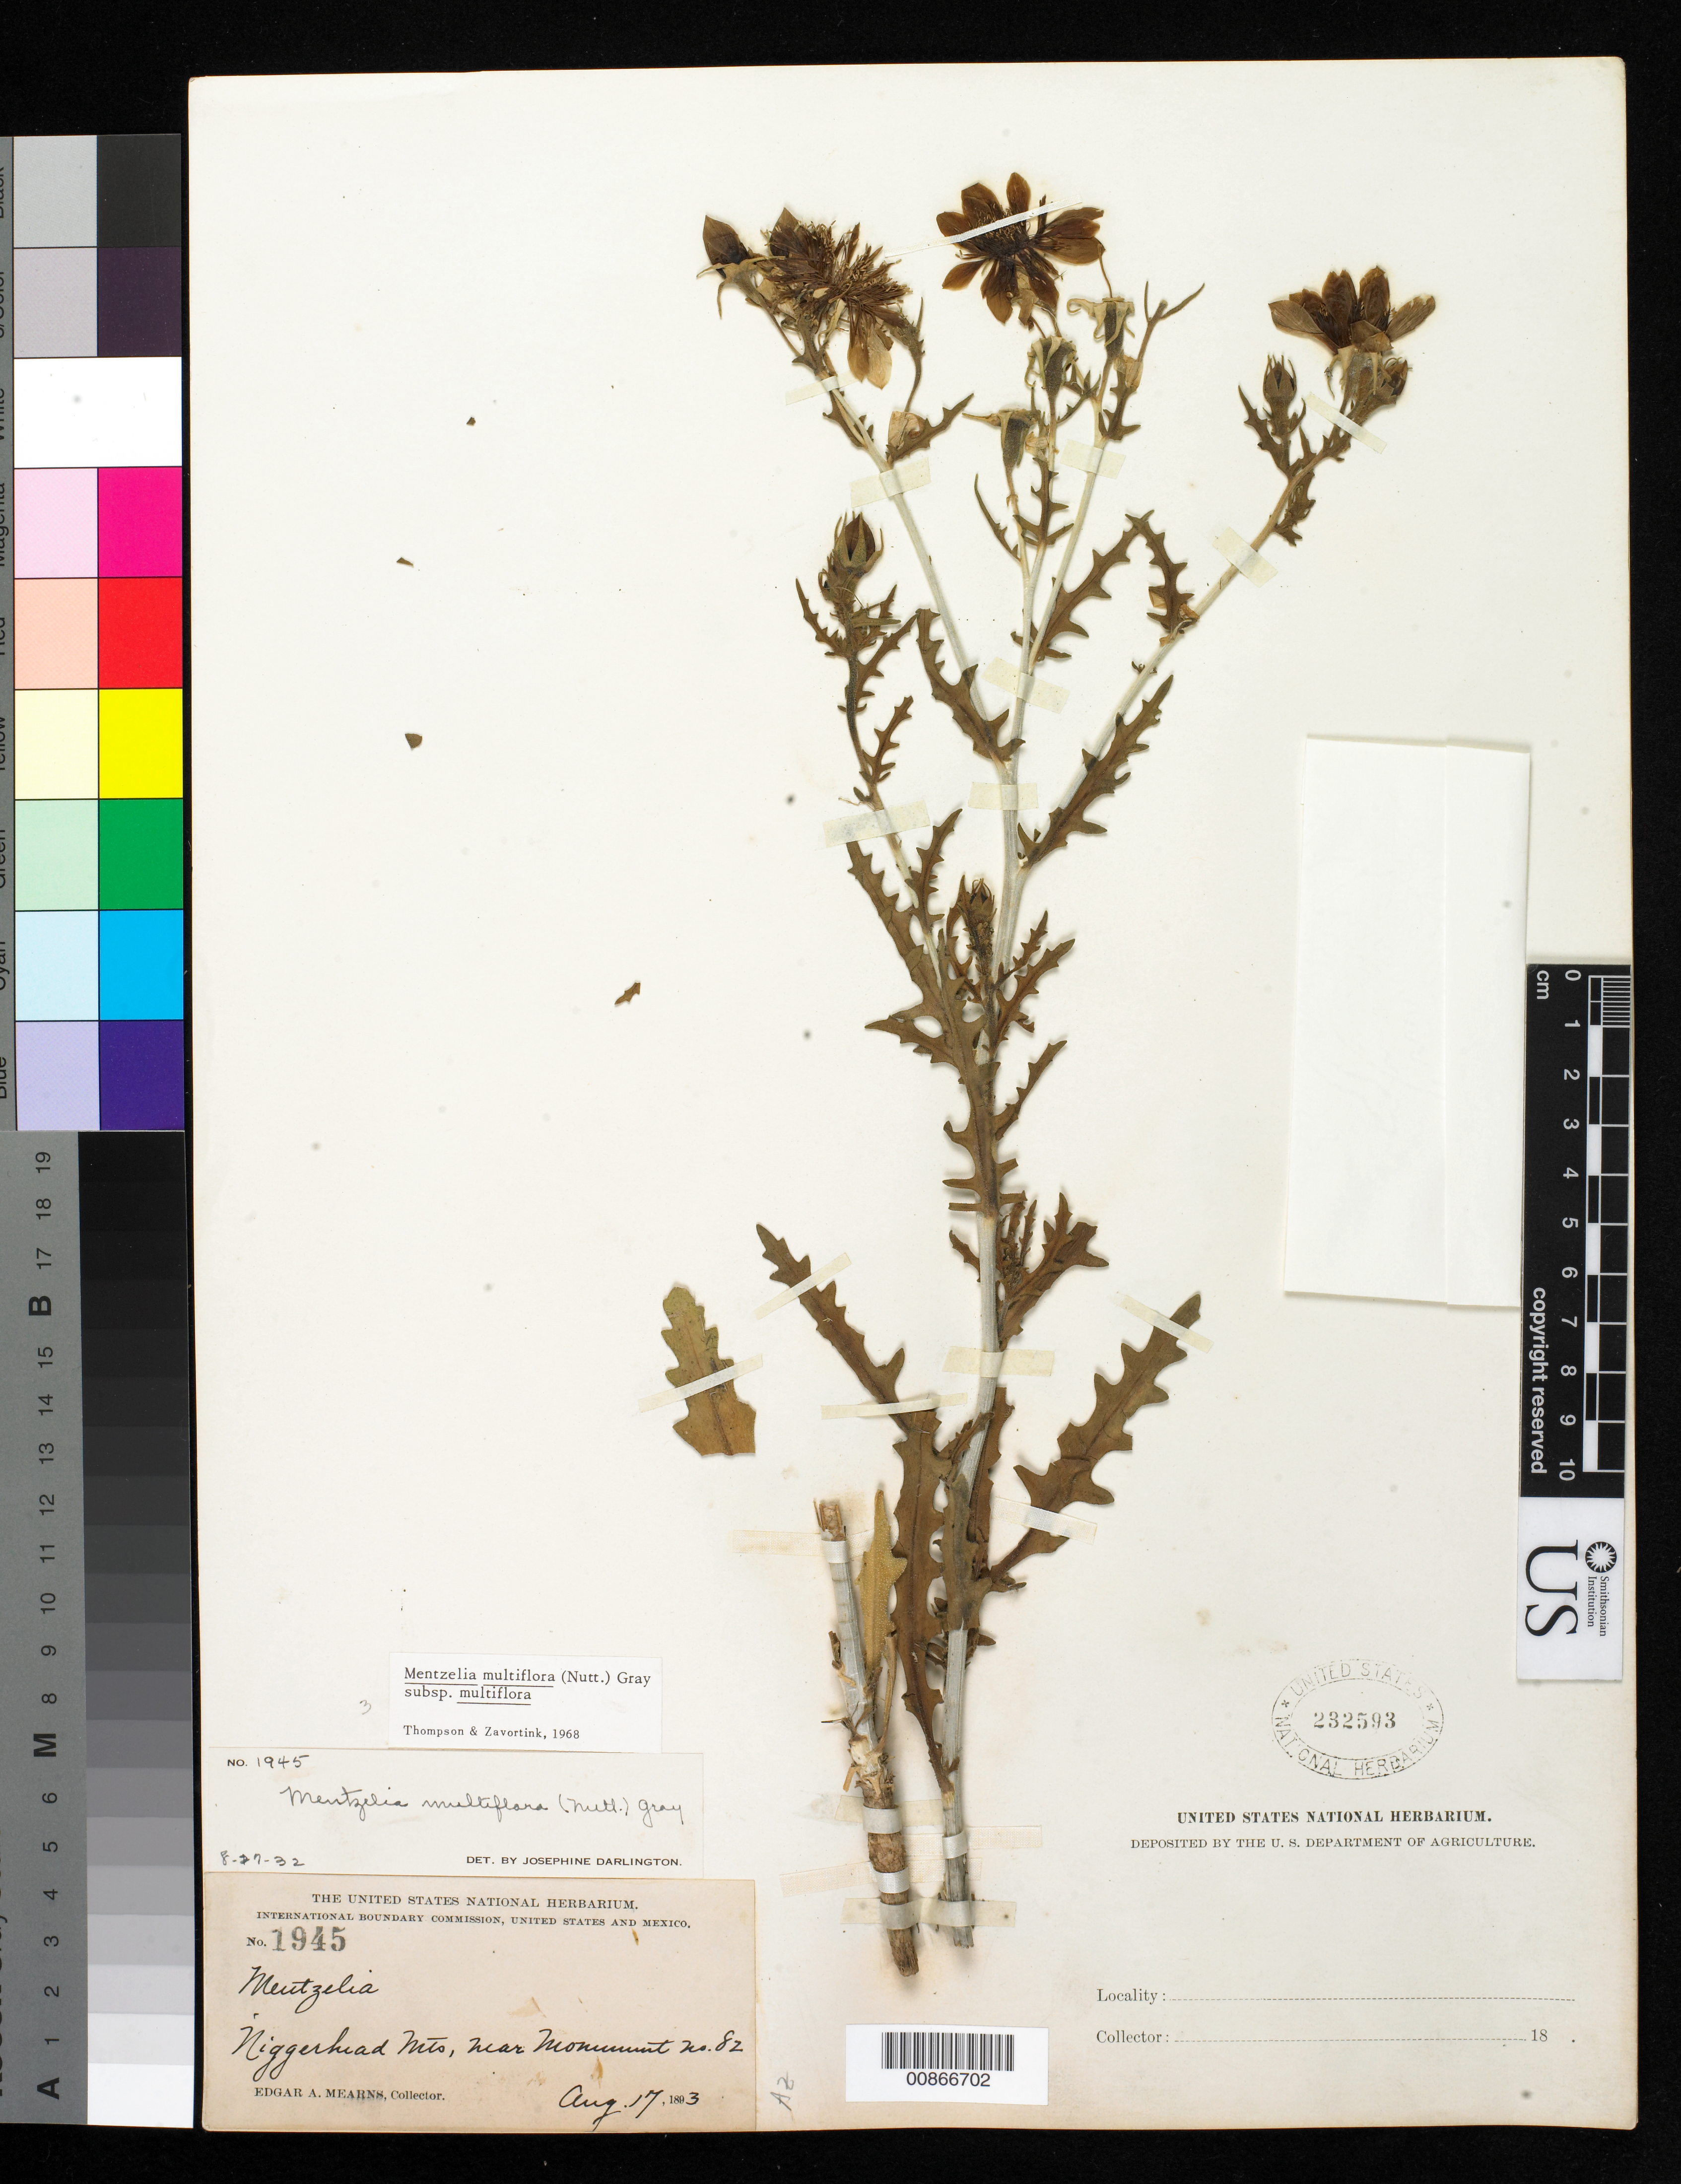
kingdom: Plantae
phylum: Tracheophyta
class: Magnoliopsida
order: Cornales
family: Loasaceae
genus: Mentzelia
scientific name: Mentzelia multiflora subsp. multiflora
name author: (Nutt.) A. Gray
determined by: Zavortink, J. E.; Thompson, H. J.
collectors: E. A. Mearns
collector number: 1945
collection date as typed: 17 Aug 1893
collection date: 1893-08-17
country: United States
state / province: Arizona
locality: Niggerhead Mts., near monument no. 82.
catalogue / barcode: US 232593